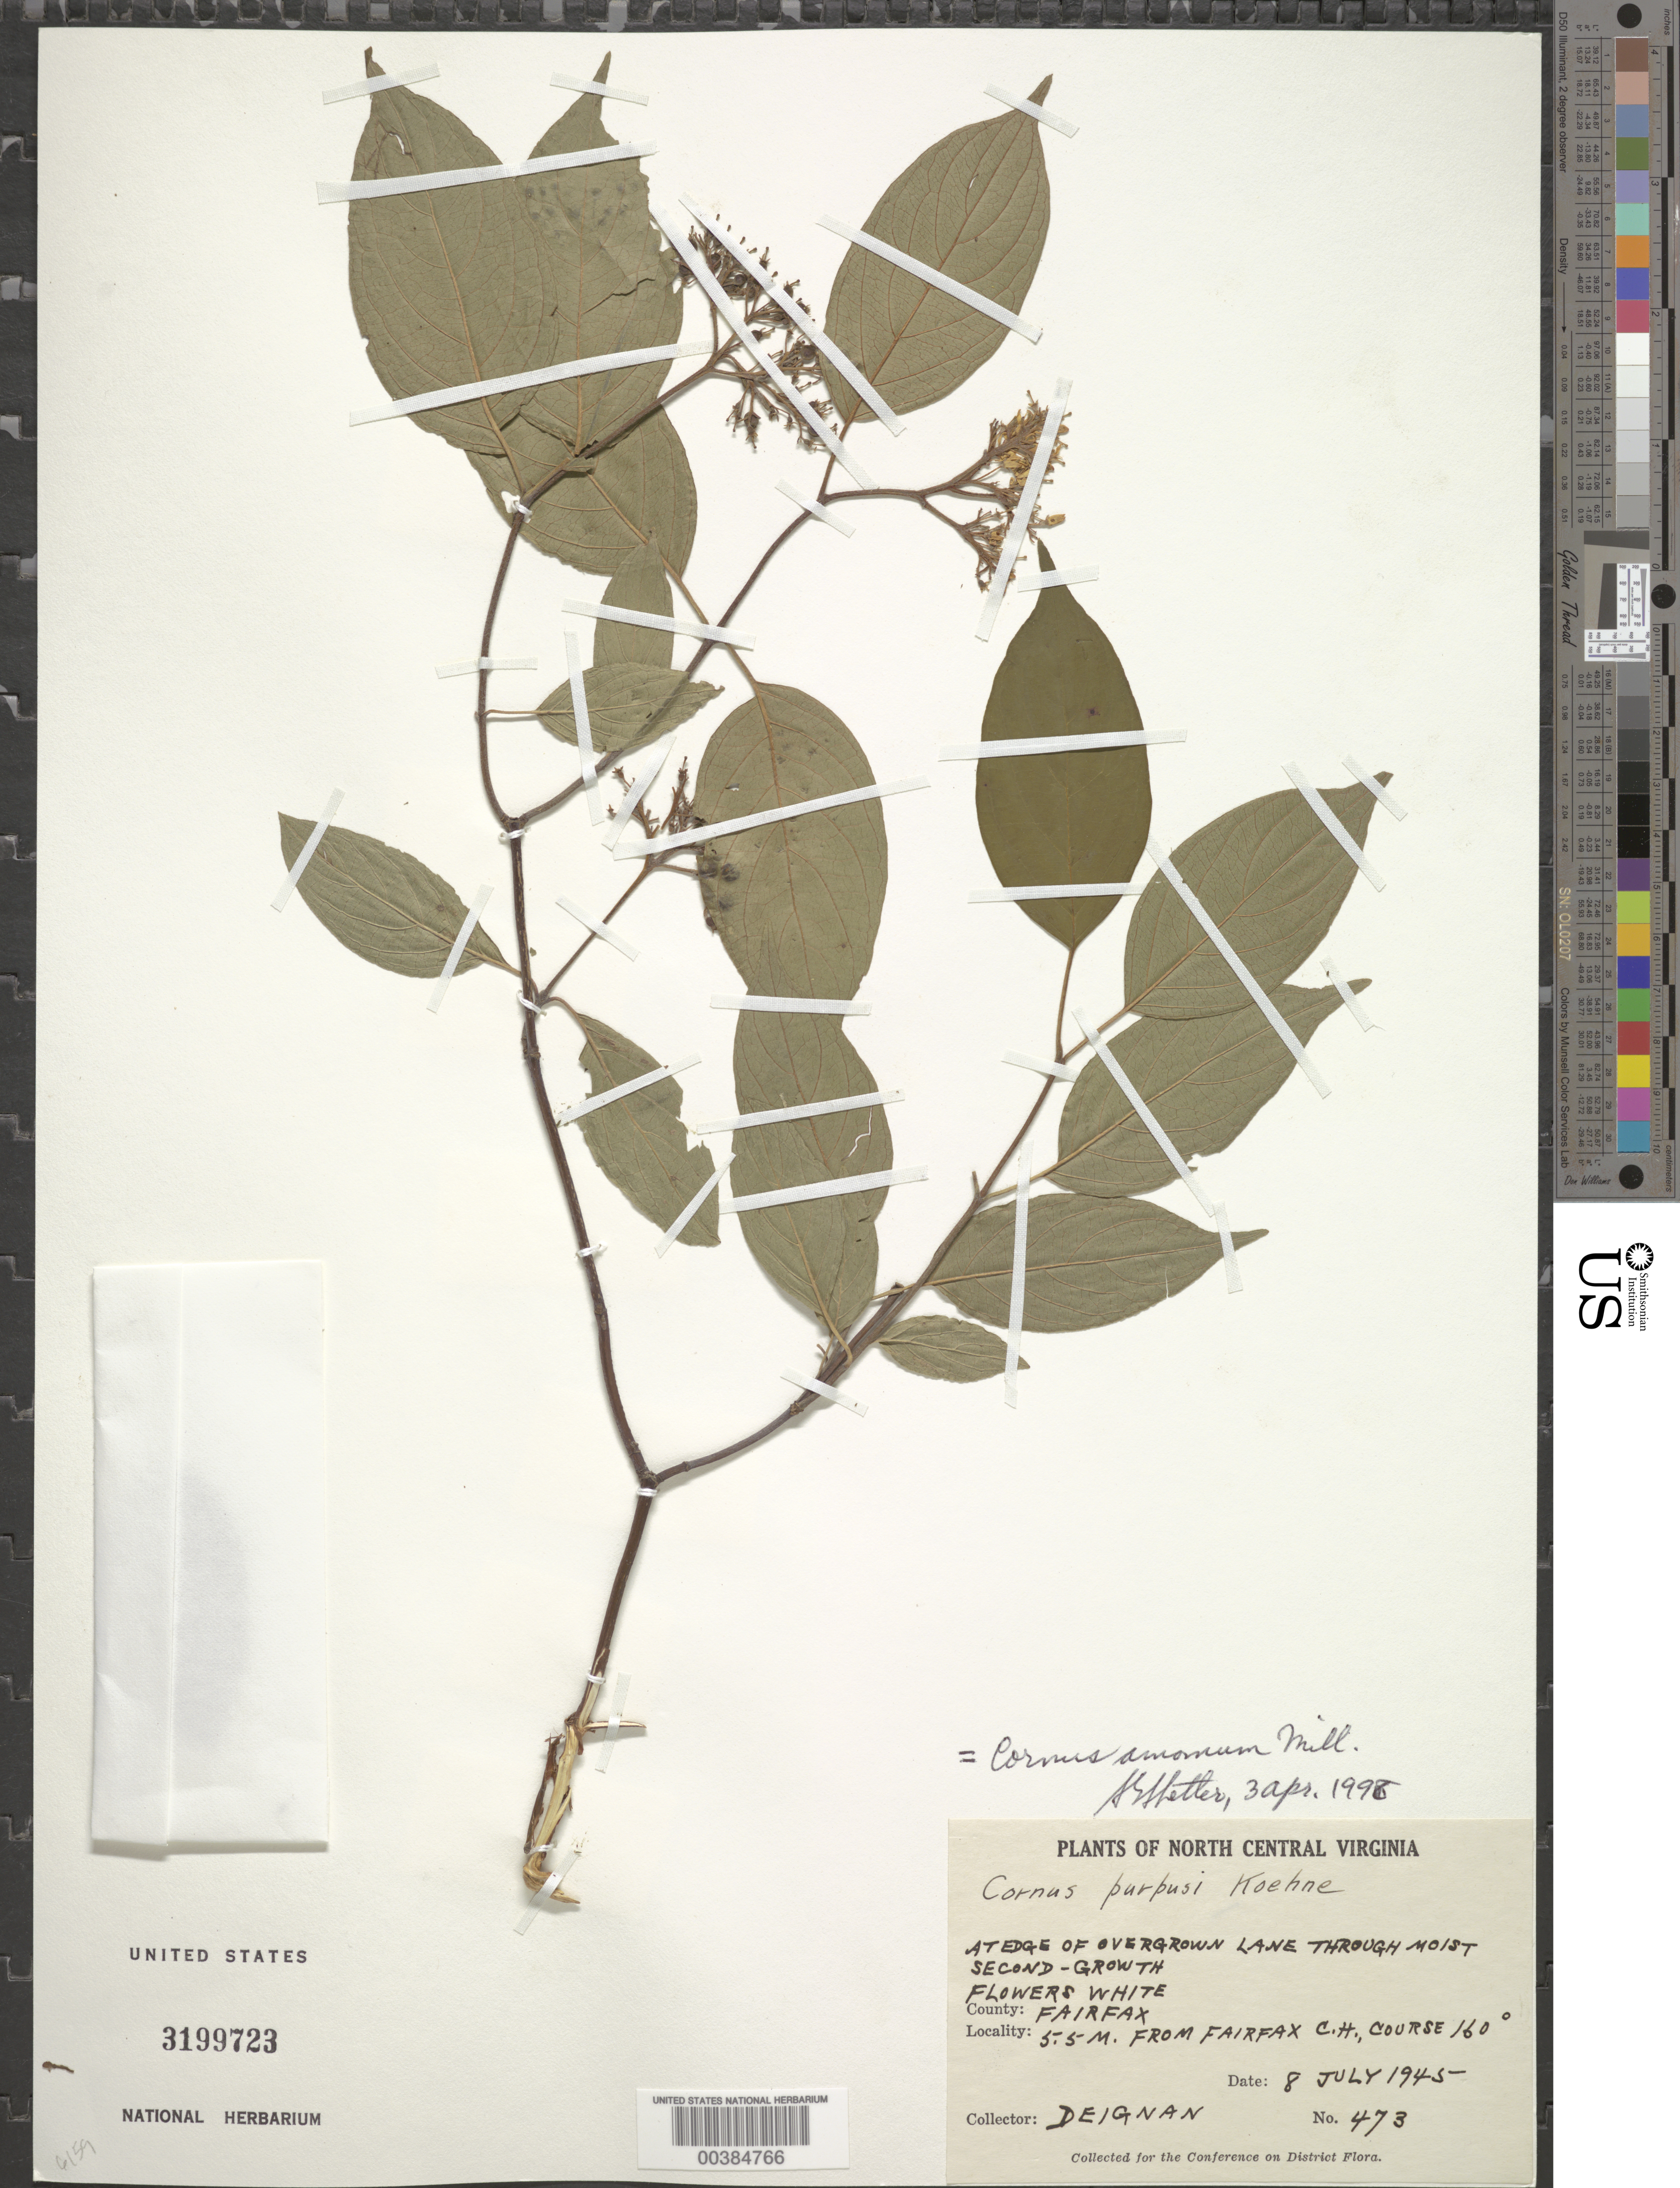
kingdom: Plantae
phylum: Tracheophyta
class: Magnoliopsida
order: Cornales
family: Cornaceae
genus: Cornus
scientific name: Cornus amomum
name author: Mill.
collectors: H. Deignan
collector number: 473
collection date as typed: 08 Jul 1945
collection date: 1945-07-08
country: United States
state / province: Virginia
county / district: Fairfax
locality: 5.5 M from Fairfax Court House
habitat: At edge of overgrown lane through moist second growth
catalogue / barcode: US 3199723